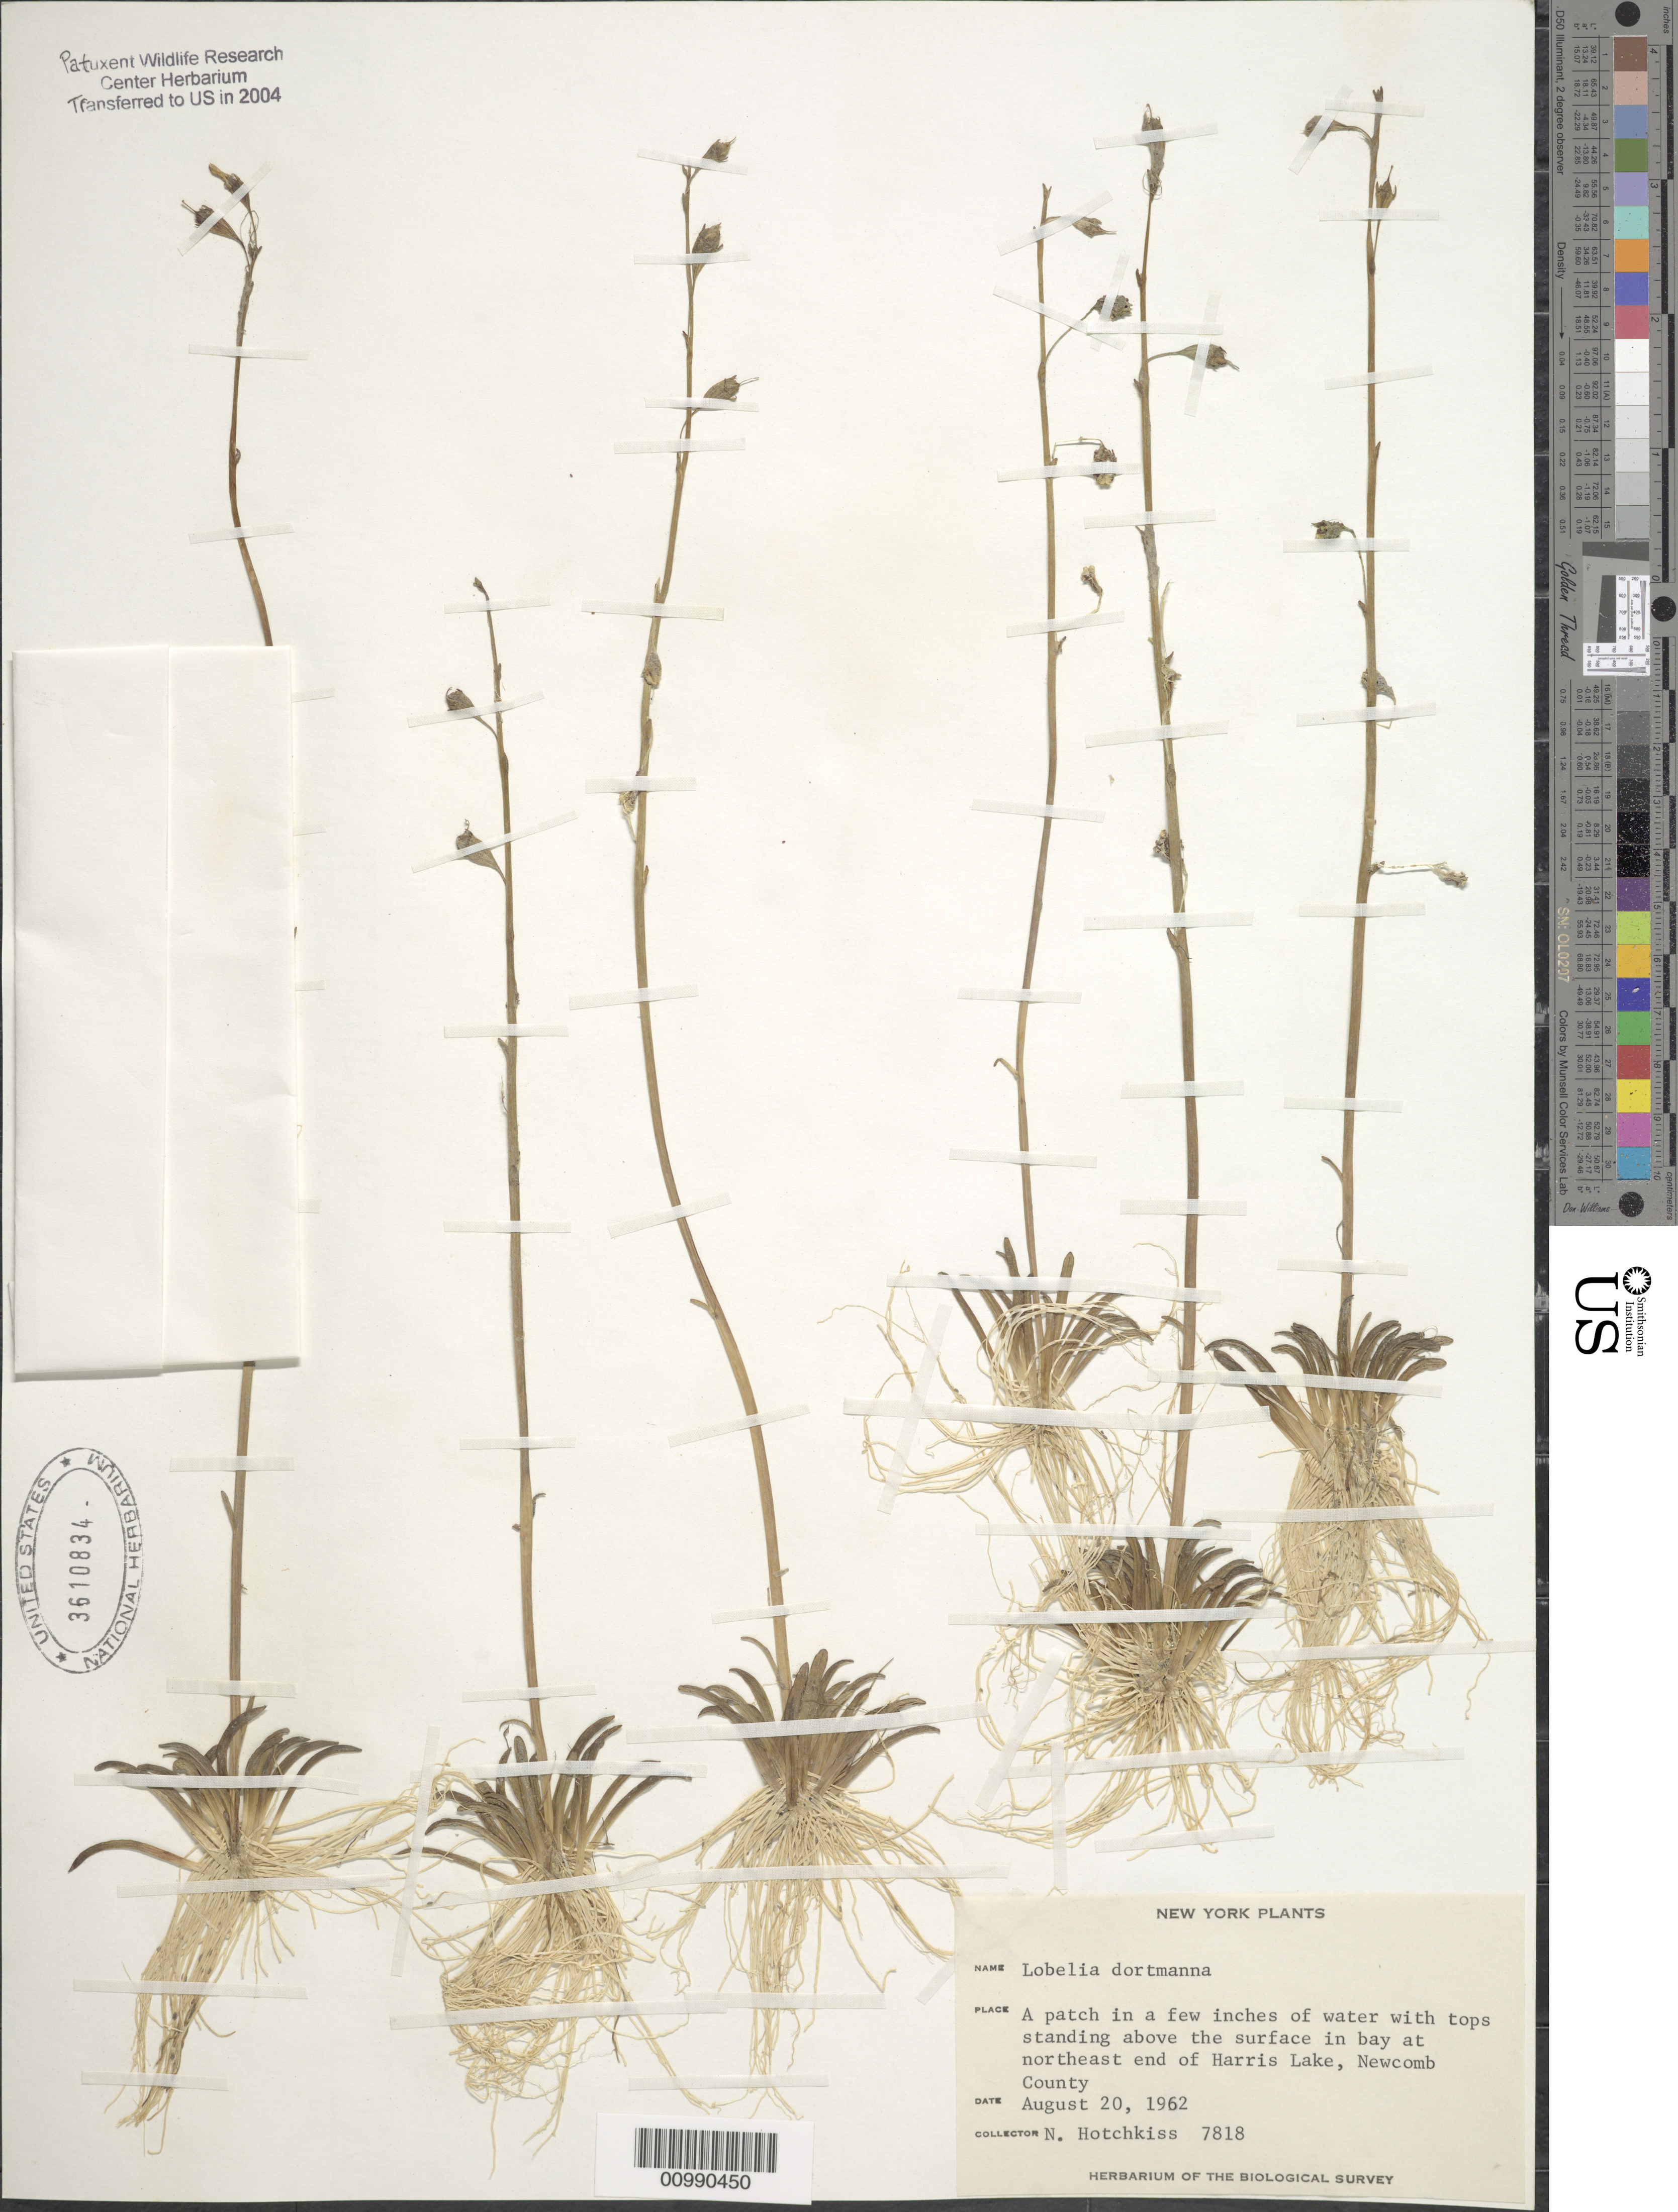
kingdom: Plantae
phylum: Tracheophyta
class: Magnoliopsida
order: Asterales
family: Campanulaceae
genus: Lobelia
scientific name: Lobelia dortmanna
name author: L.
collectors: N. Hotchkiss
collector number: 7818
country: United States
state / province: New York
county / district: Newcomb Co.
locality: NE end of Harris Lake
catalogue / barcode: US 3610834